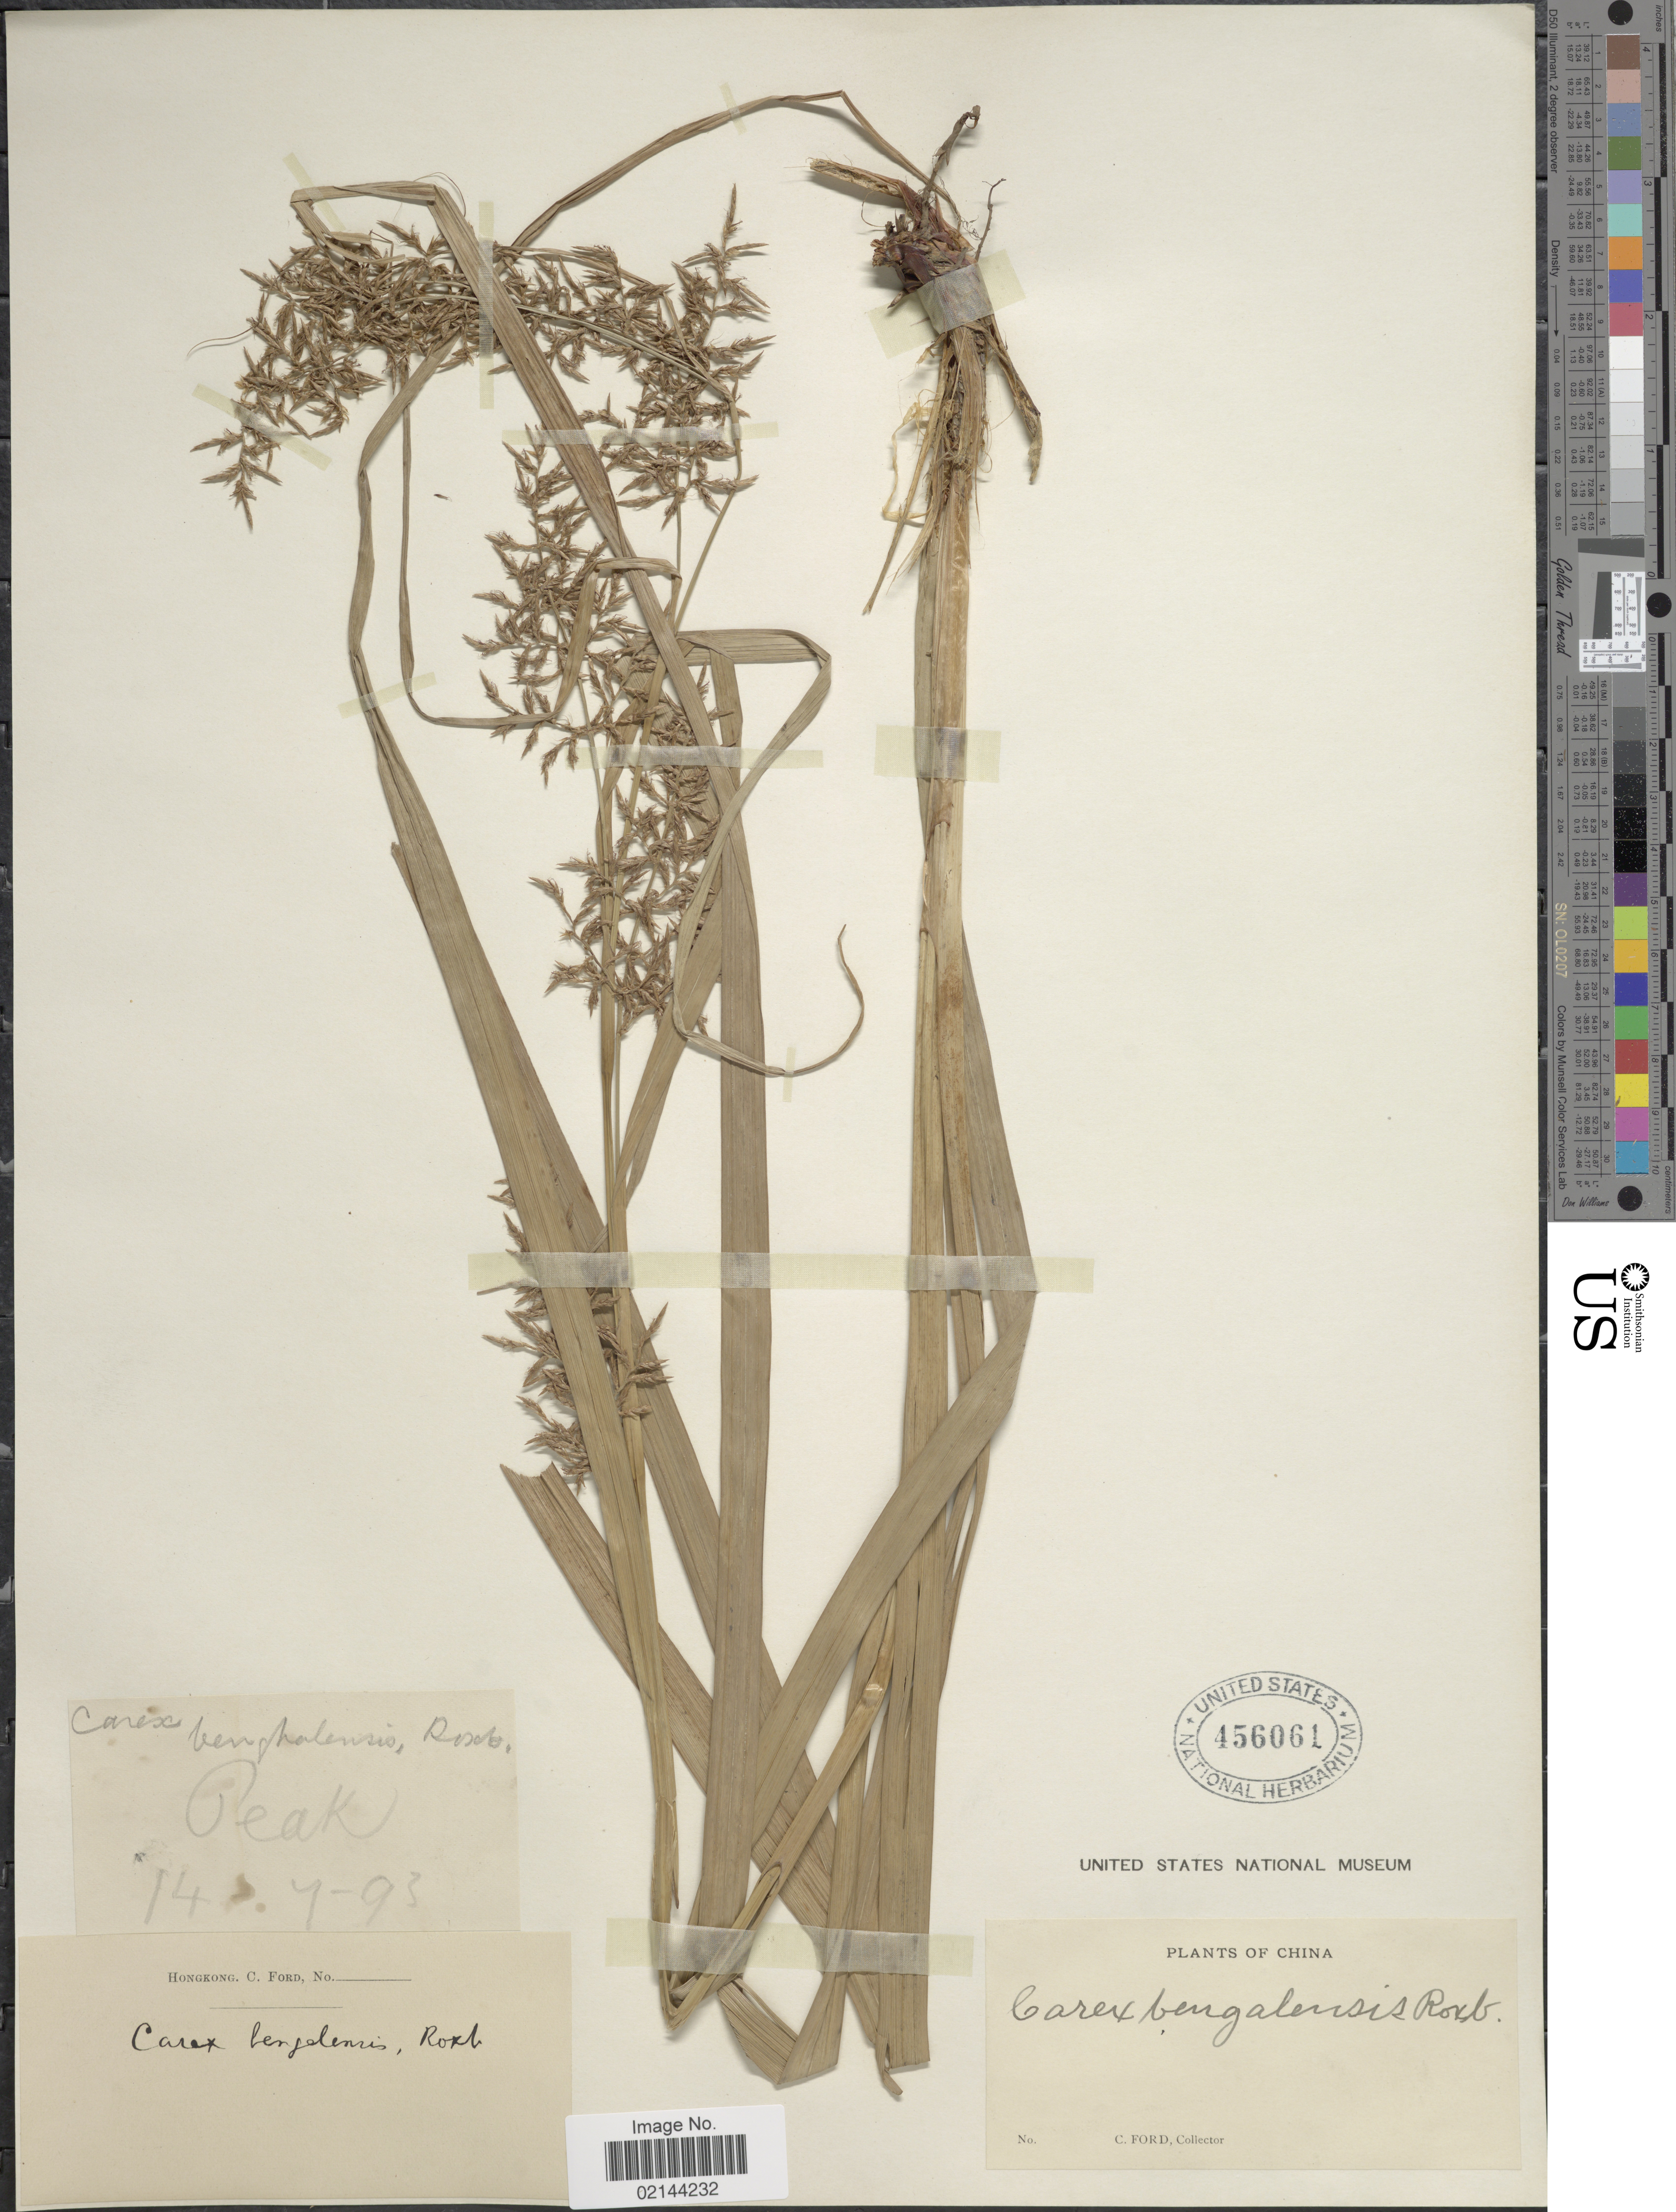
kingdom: Plantae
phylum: Tracheophyta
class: Liliopsida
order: Poales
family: Cyperaceae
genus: Carex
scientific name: Carex cruciata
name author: Wahlenb.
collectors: C. Ford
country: China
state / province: Hong Kong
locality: Hong Kong, China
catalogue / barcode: US 456061